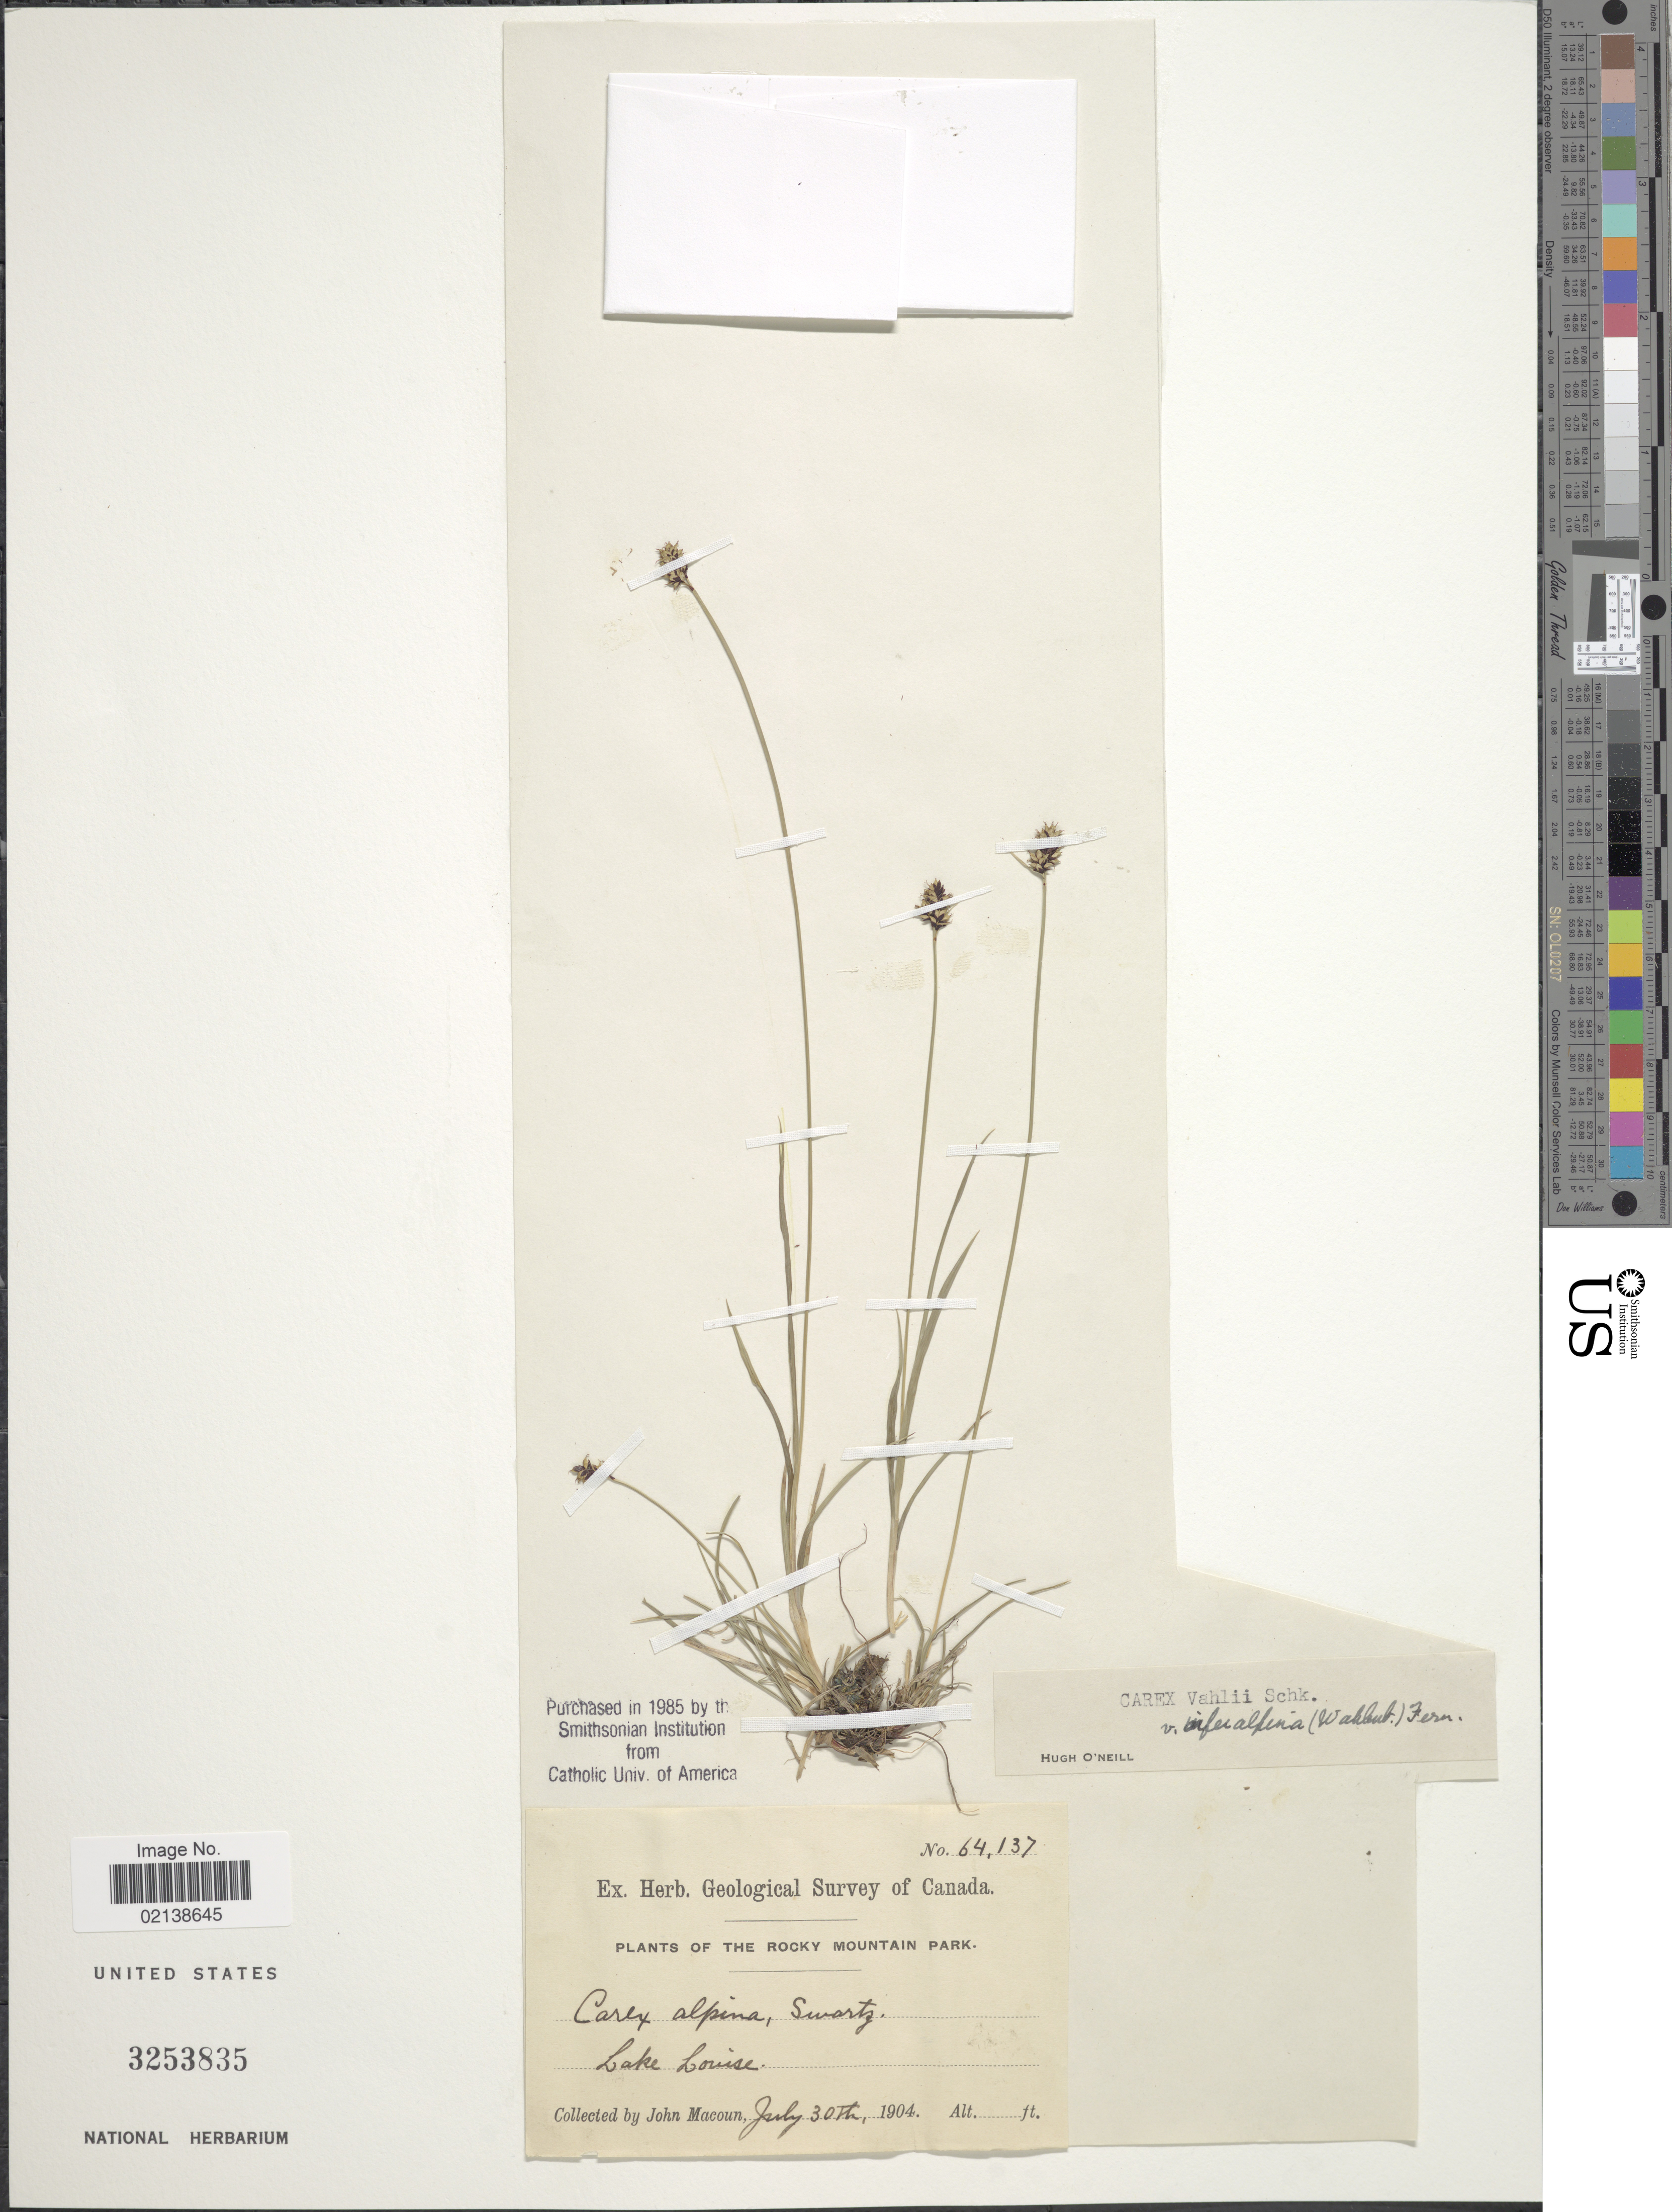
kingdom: Plantae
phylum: Tracheophyta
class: Liliopsida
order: Poales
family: Cyperaceae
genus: Carex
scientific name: Carex media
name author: R. Br.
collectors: J. Macoun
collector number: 64137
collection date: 1904-07-30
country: Canada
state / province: Alberta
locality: The Rocky Mountain Park, Lake Louise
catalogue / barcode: US 3253835